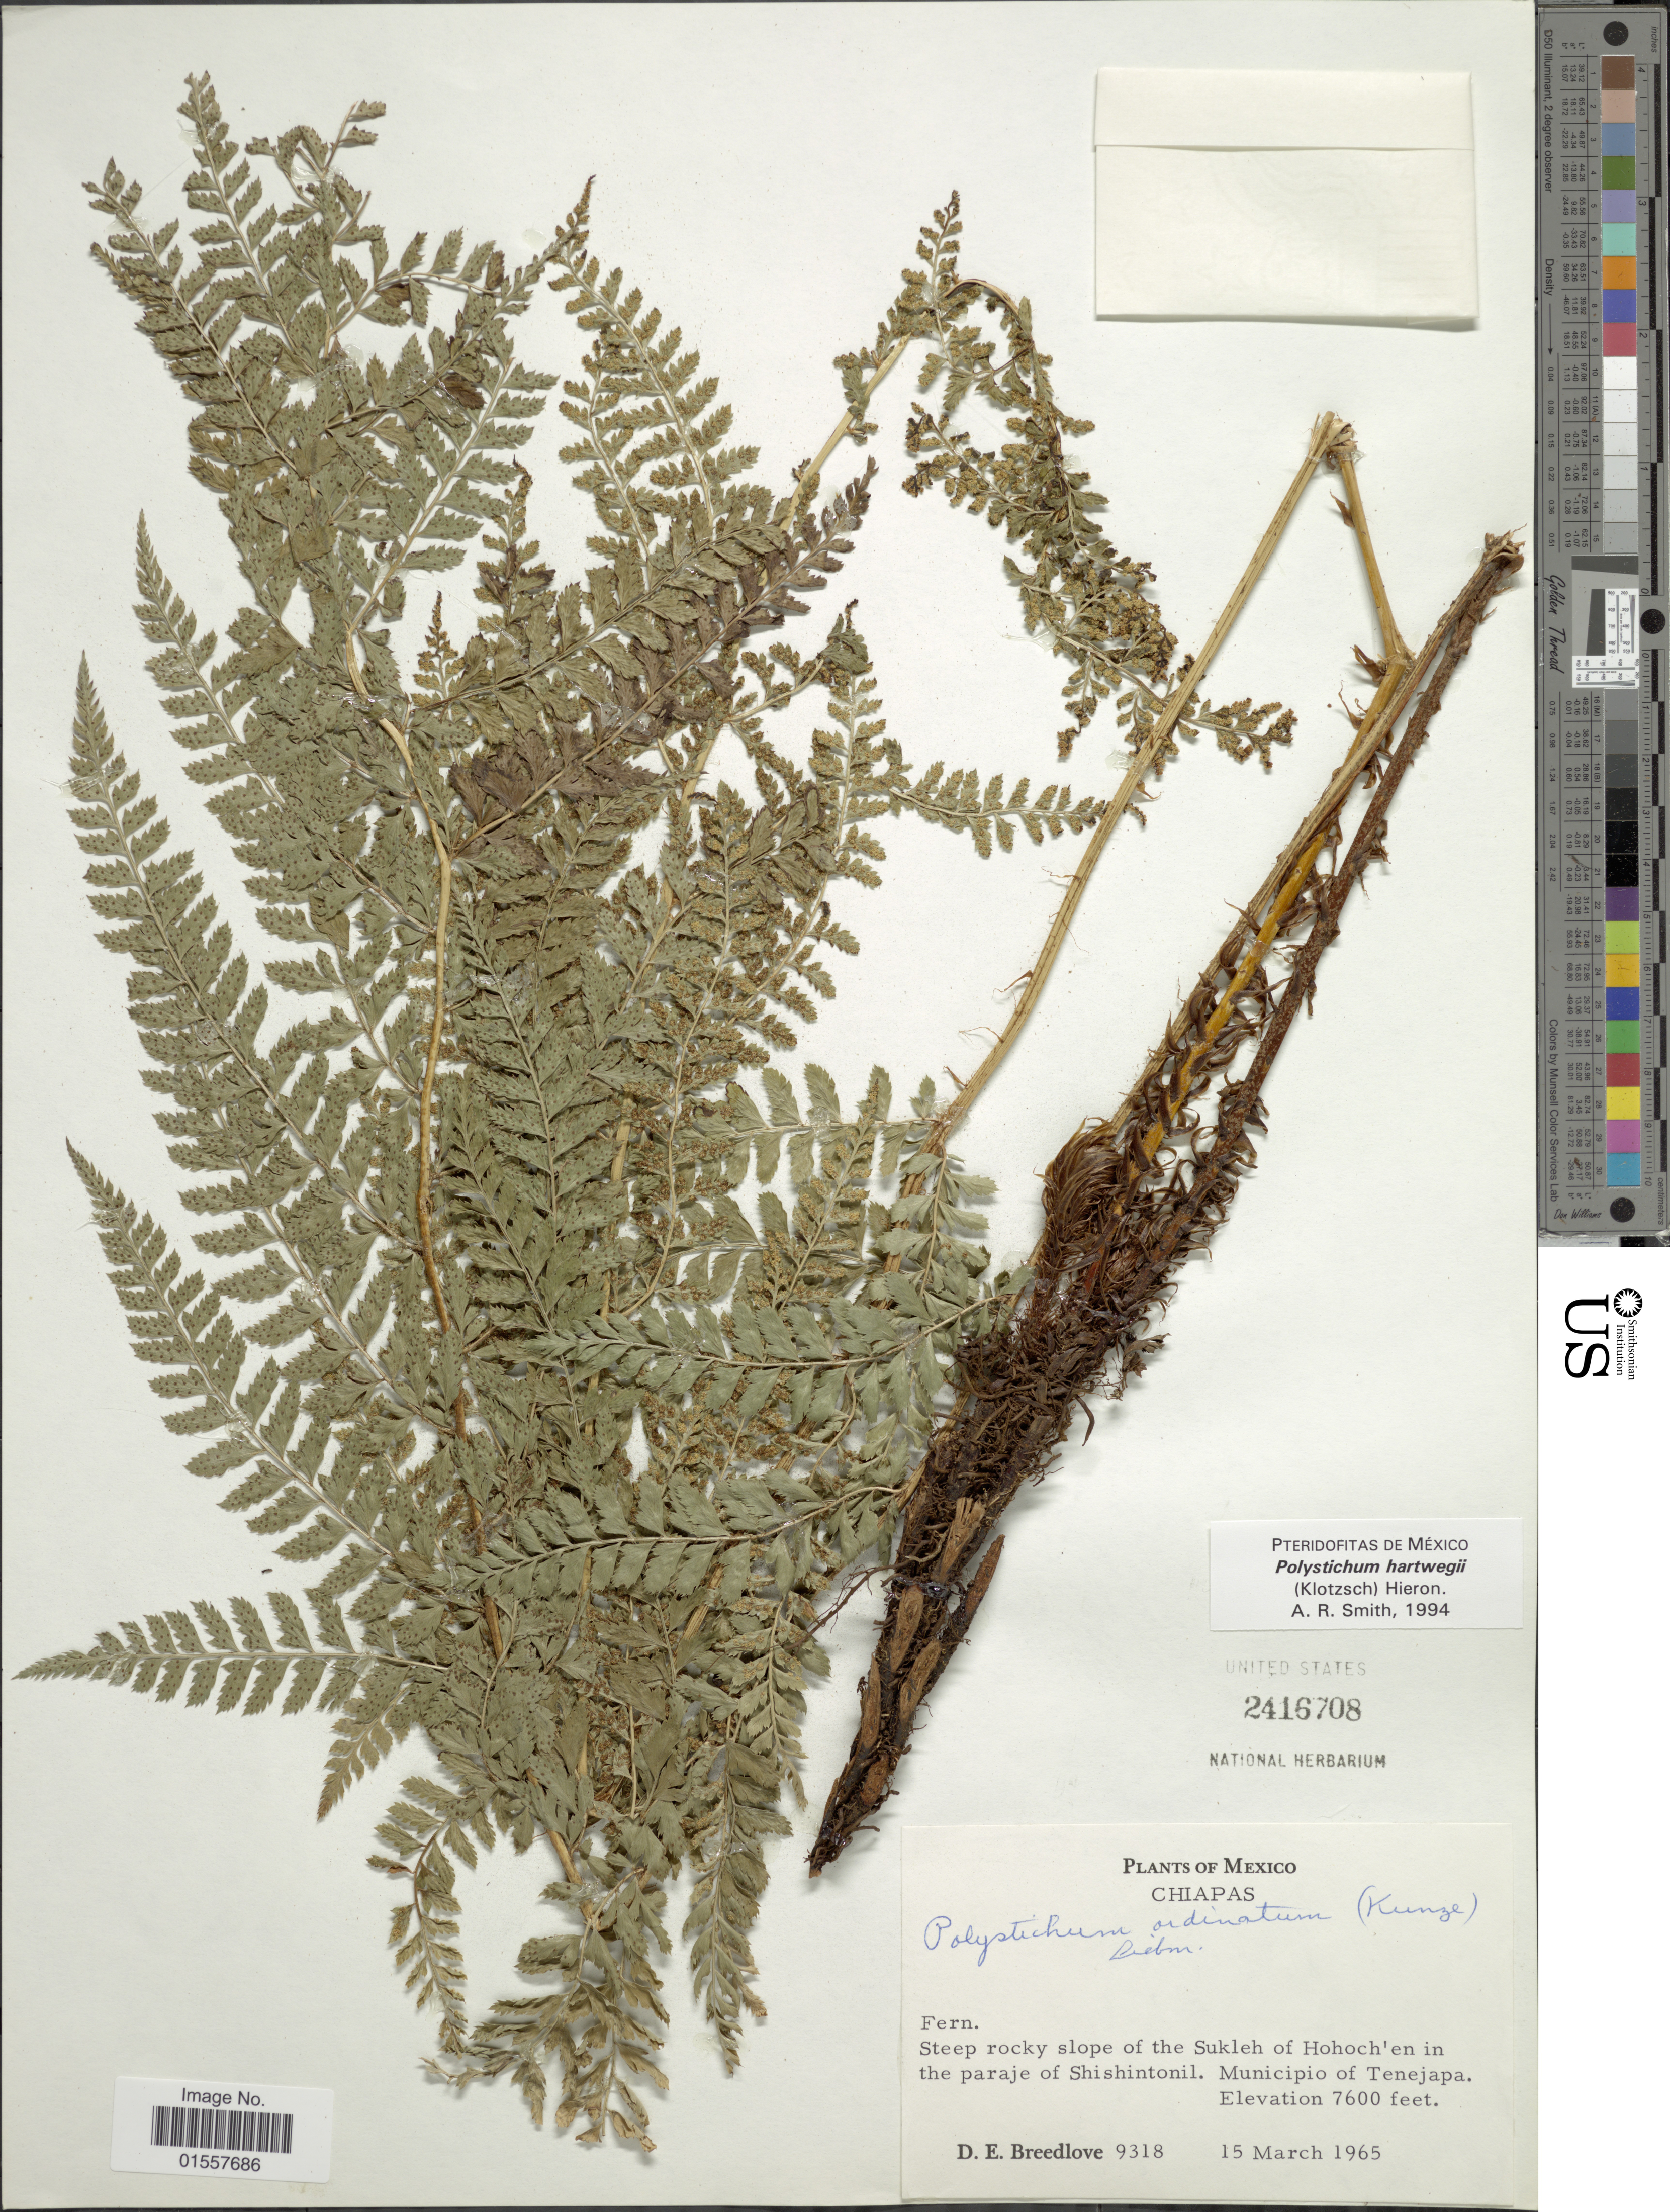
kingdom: Plantae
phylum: Tracheophyta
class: Polypodiopsida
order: Polypodiales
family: Dryopteridaceae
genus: Polystichum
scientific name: Polystichum hartwegii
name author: (Klotzsch) Hieron.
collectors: D. E. Breedlove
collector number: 9318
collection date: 1965-03-15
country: Mexico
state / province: Chiapas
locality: Steep rocky slope of the Sukleh of Hohoch'en in the paraje of Shishintonil, Municipio of Tenejapa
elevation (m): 2316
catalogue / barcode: US 2416708